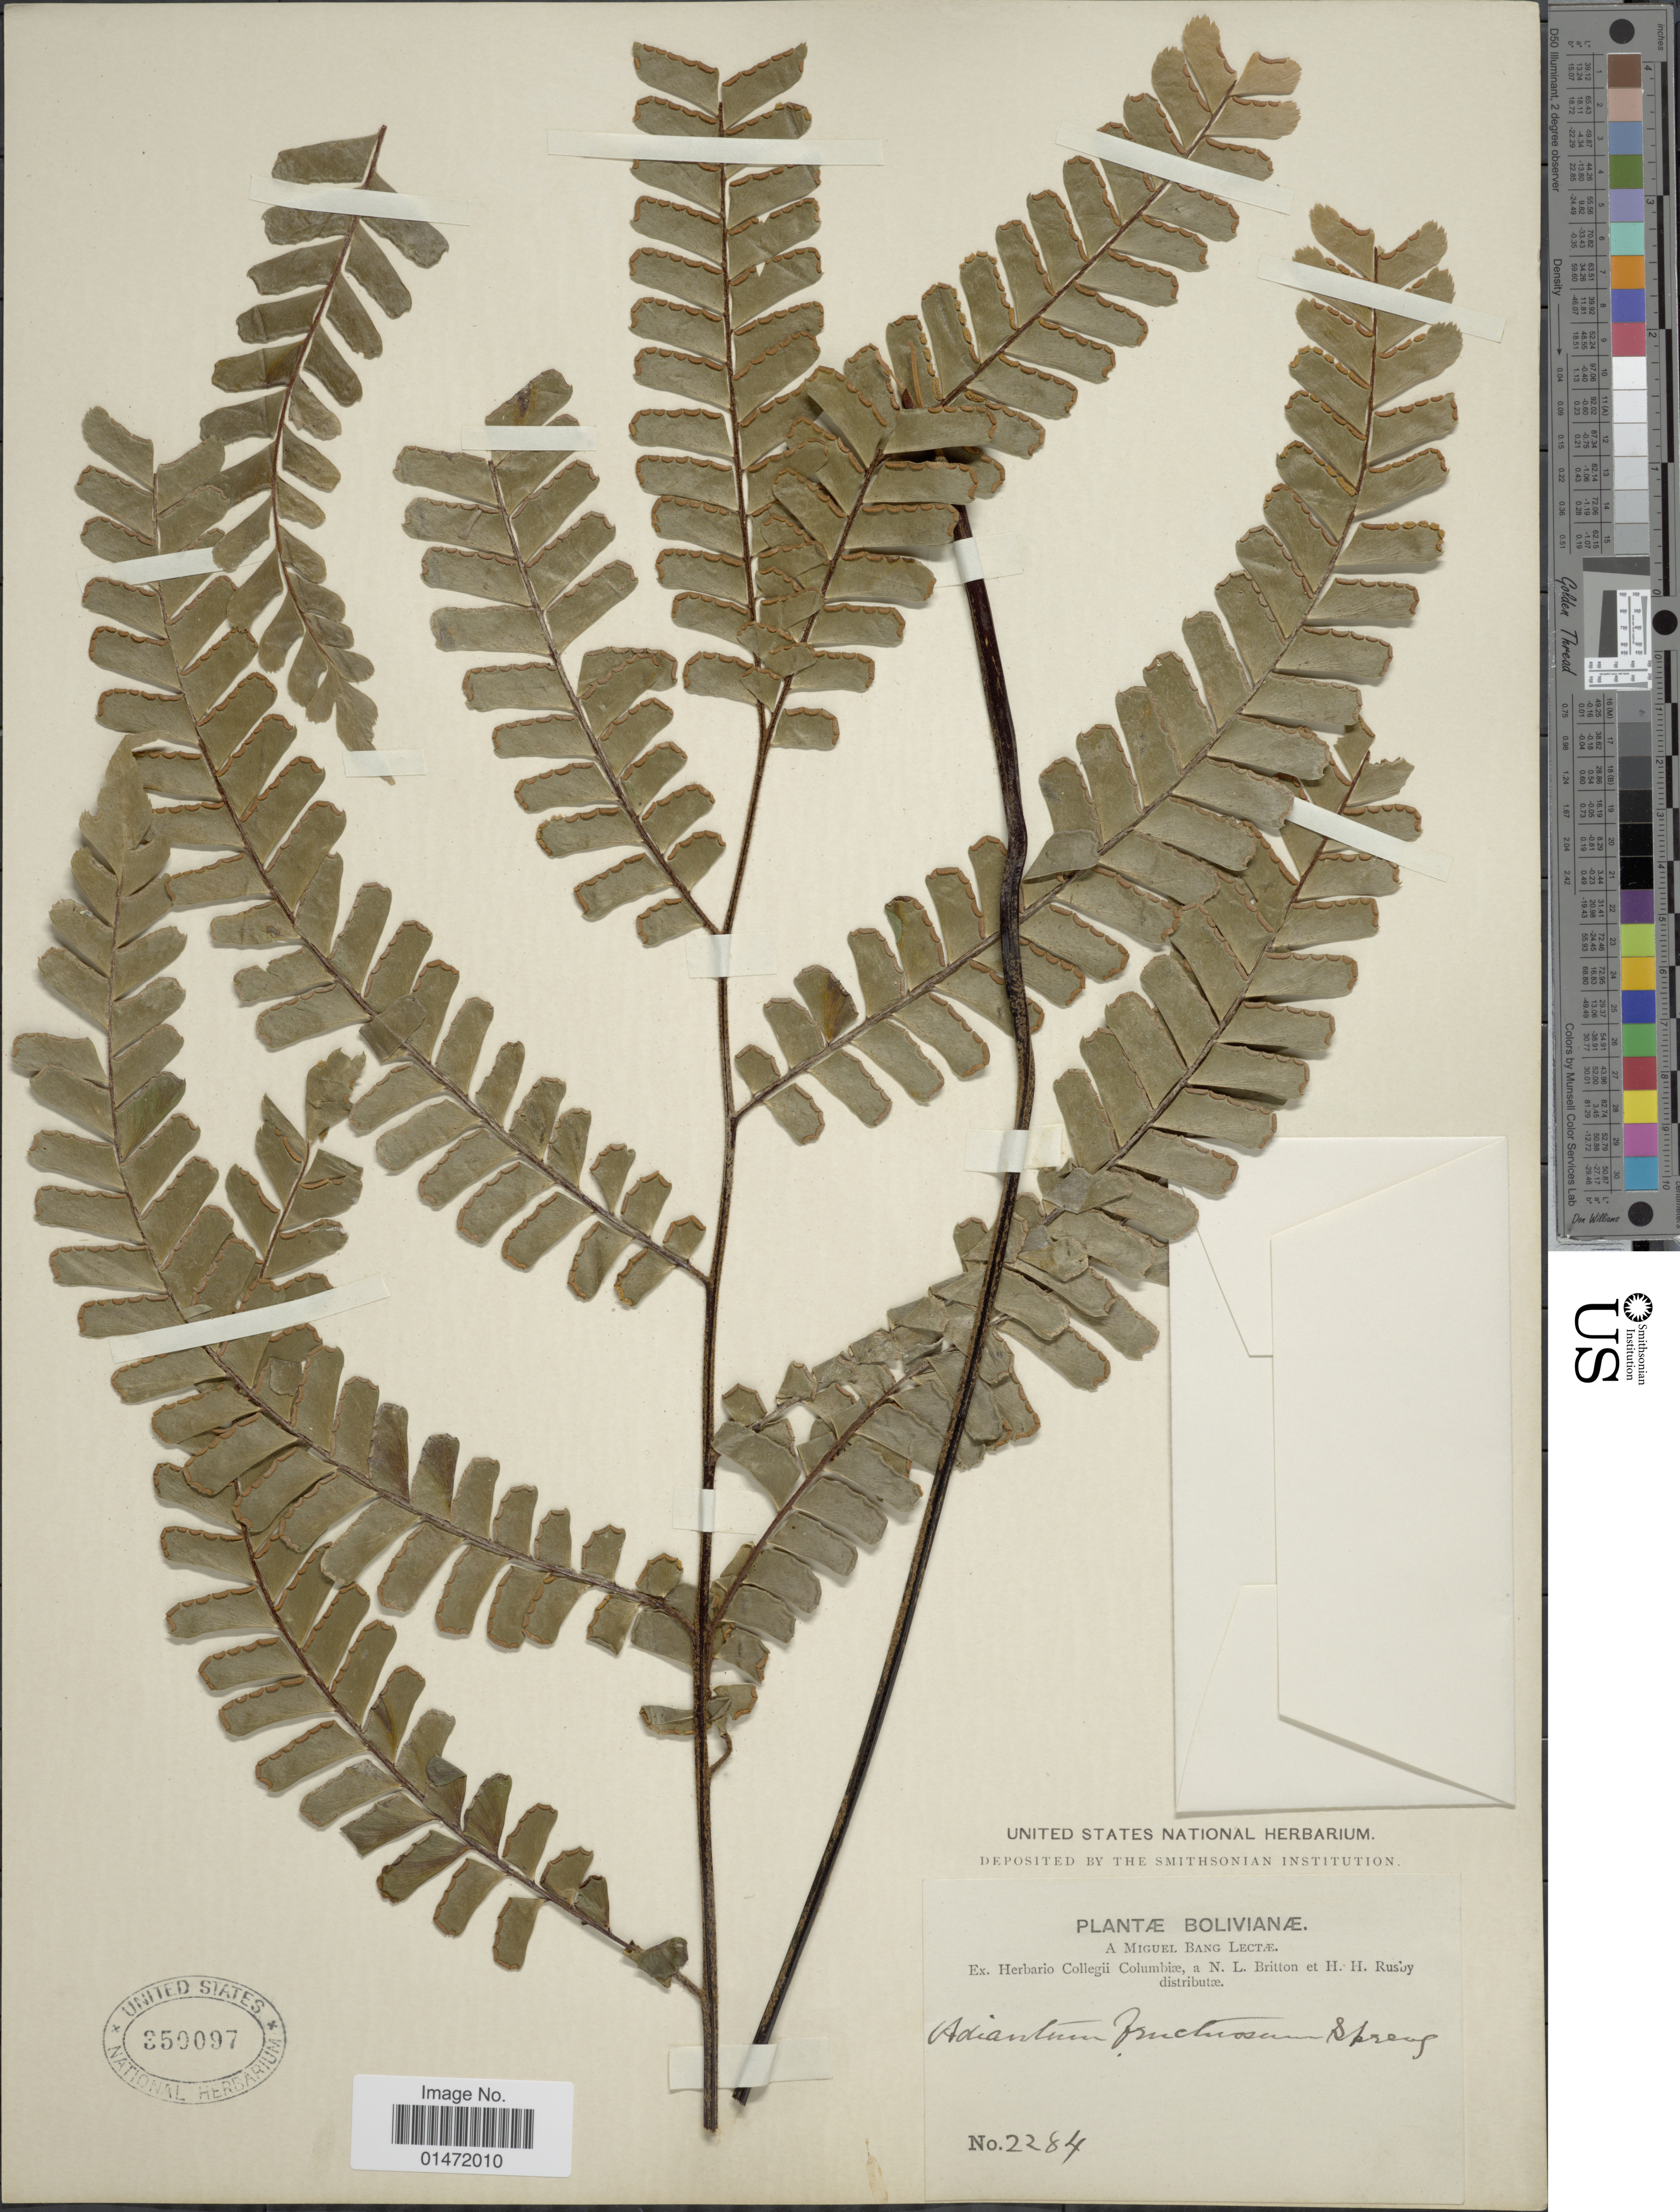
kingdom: Plantae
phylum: Tracheophyta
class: Polypodiopsida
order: Polypodiales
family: Pteridaceae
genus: Adiantum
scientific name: Adiantum sp.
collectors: M. Bang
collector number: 2284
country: Bolivia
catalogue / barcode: US 350097